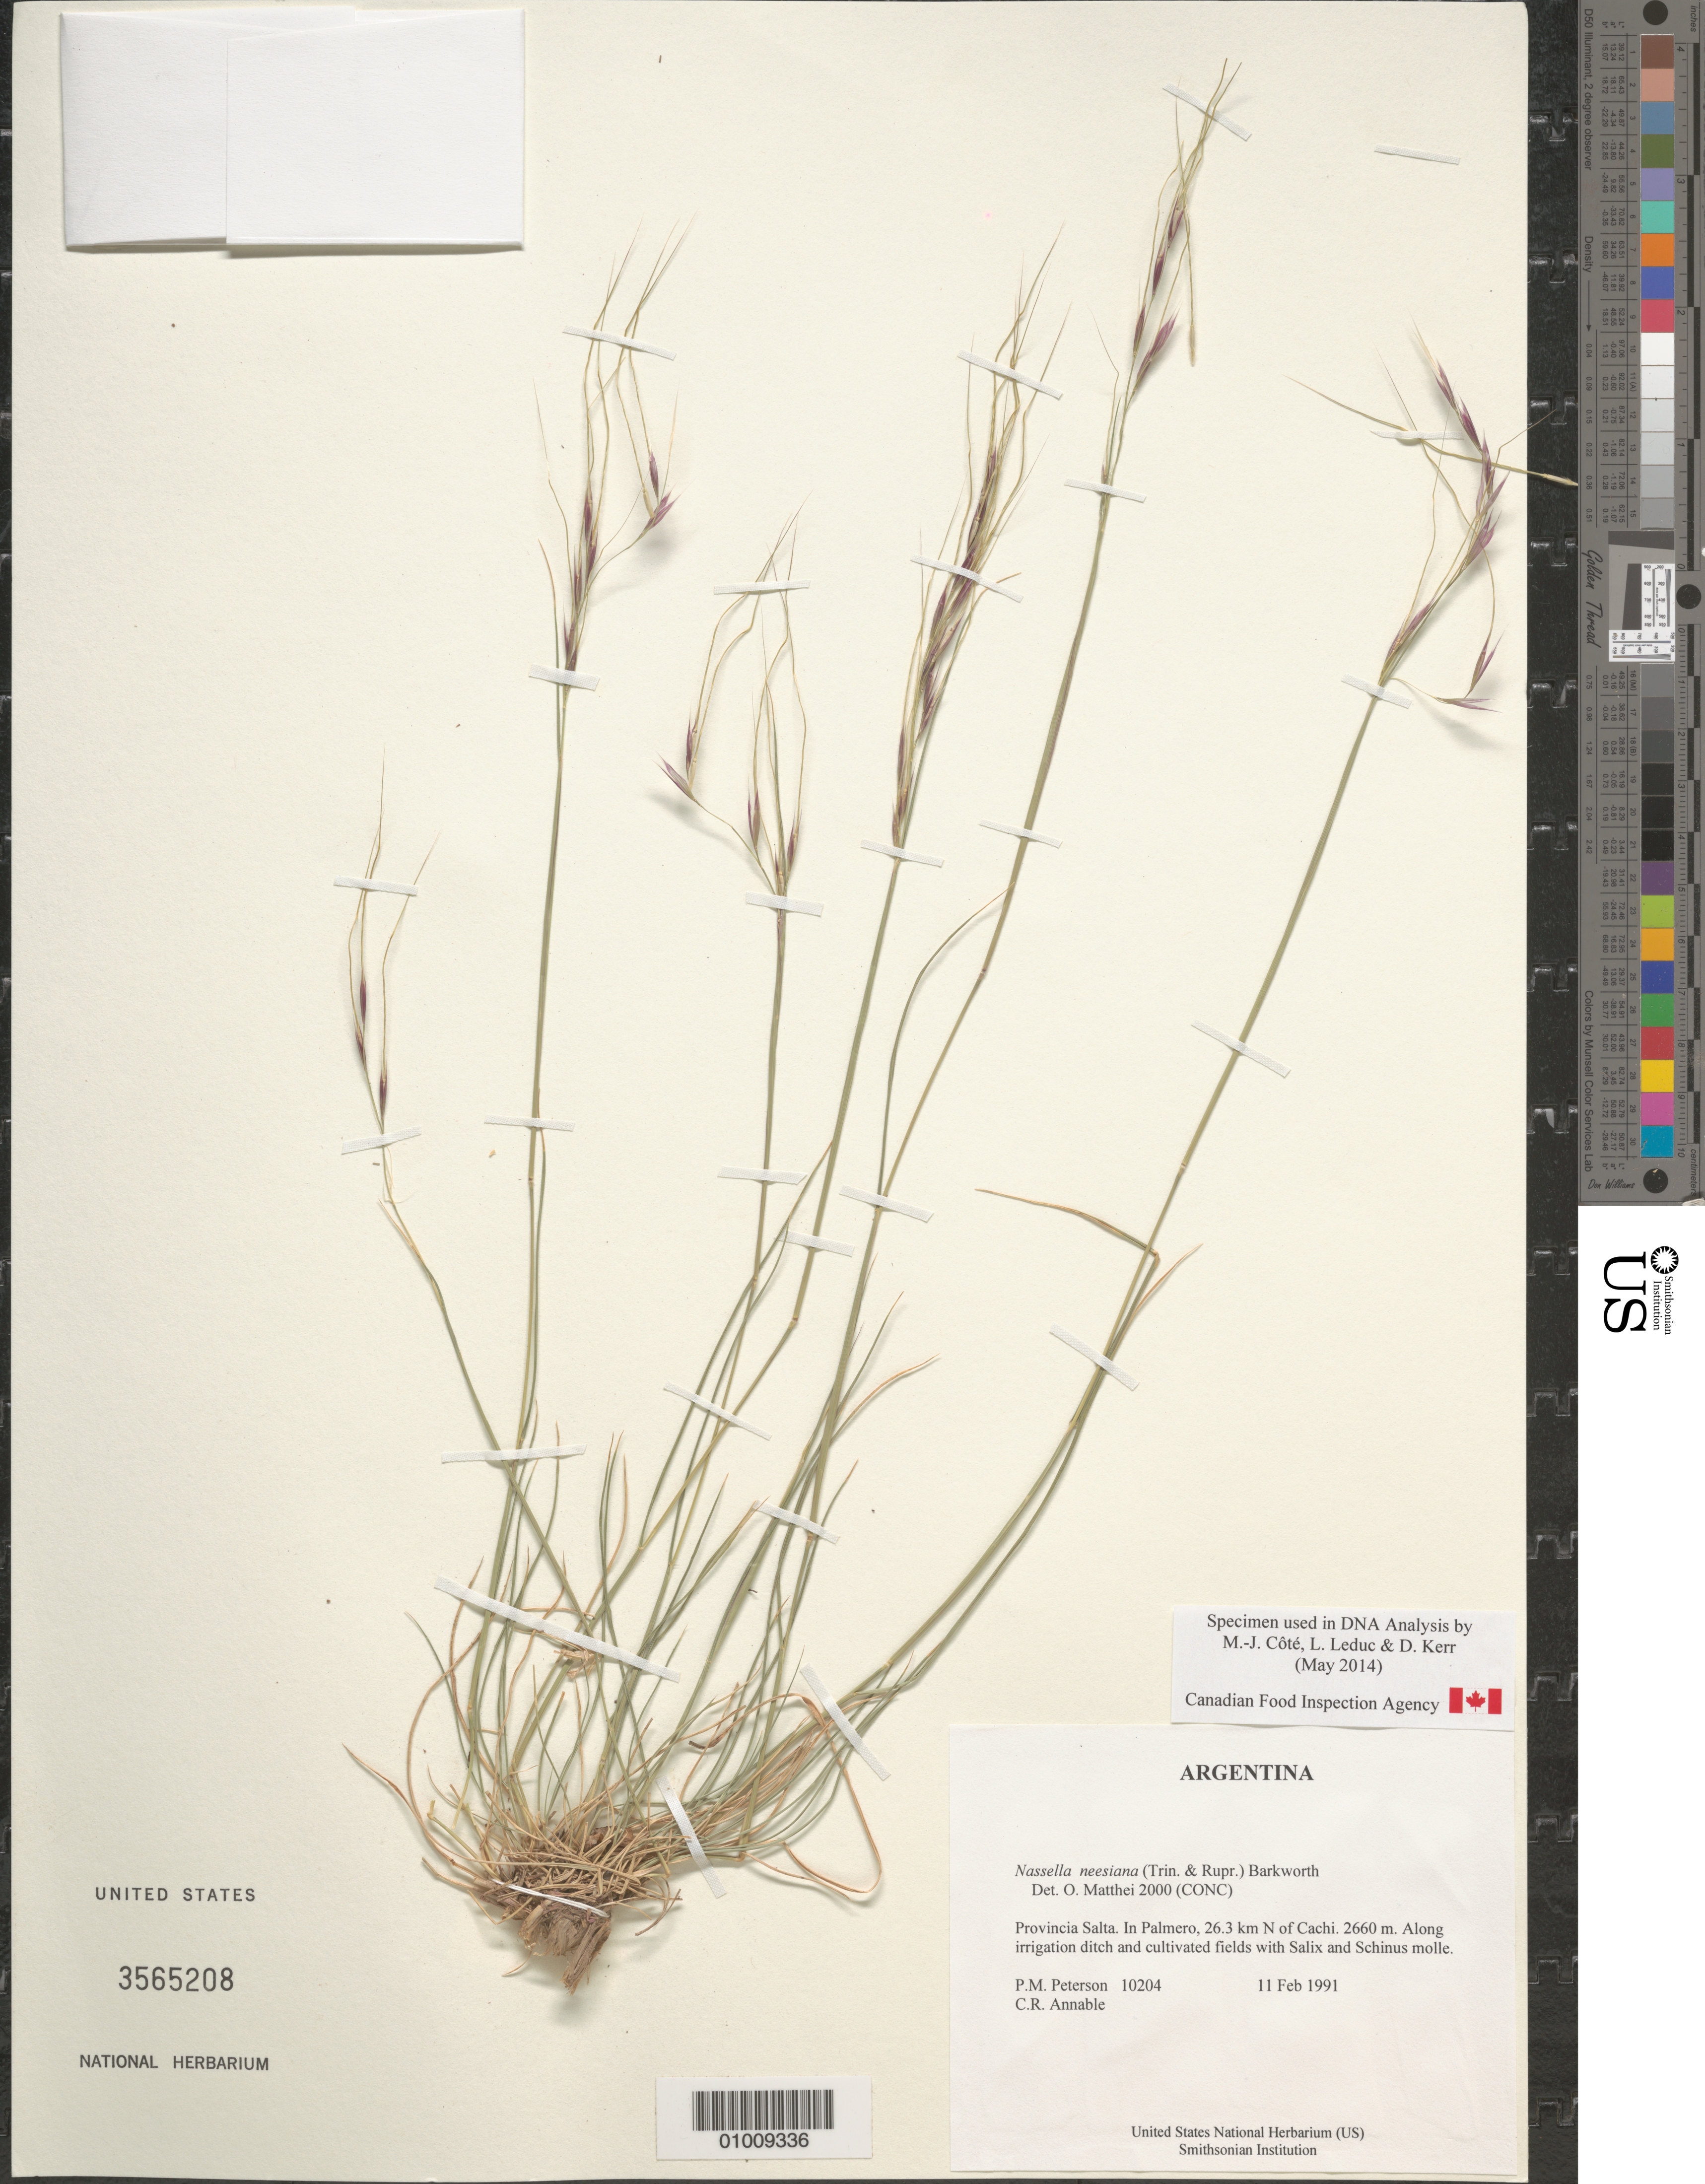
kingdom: Plantae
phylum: Tracheophyta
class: Liliopsida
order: Poales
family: Poaceae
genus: Nassella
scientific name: Nassella neesiana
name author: (Trin. & Rupr.) Barkworth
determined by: Matthei, O. R.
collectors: P. M. Peterson & C. R. Annable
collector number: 10204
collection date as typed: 11 Feb 1991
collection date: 1991-02-11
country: Argentina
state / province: Salta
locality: In Palmero, 26.3 km N of Cachi.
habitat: Along irrigation ditch and cultivated fields with Salix and Schinus molle.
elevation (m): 2660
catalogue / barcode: US 3565208